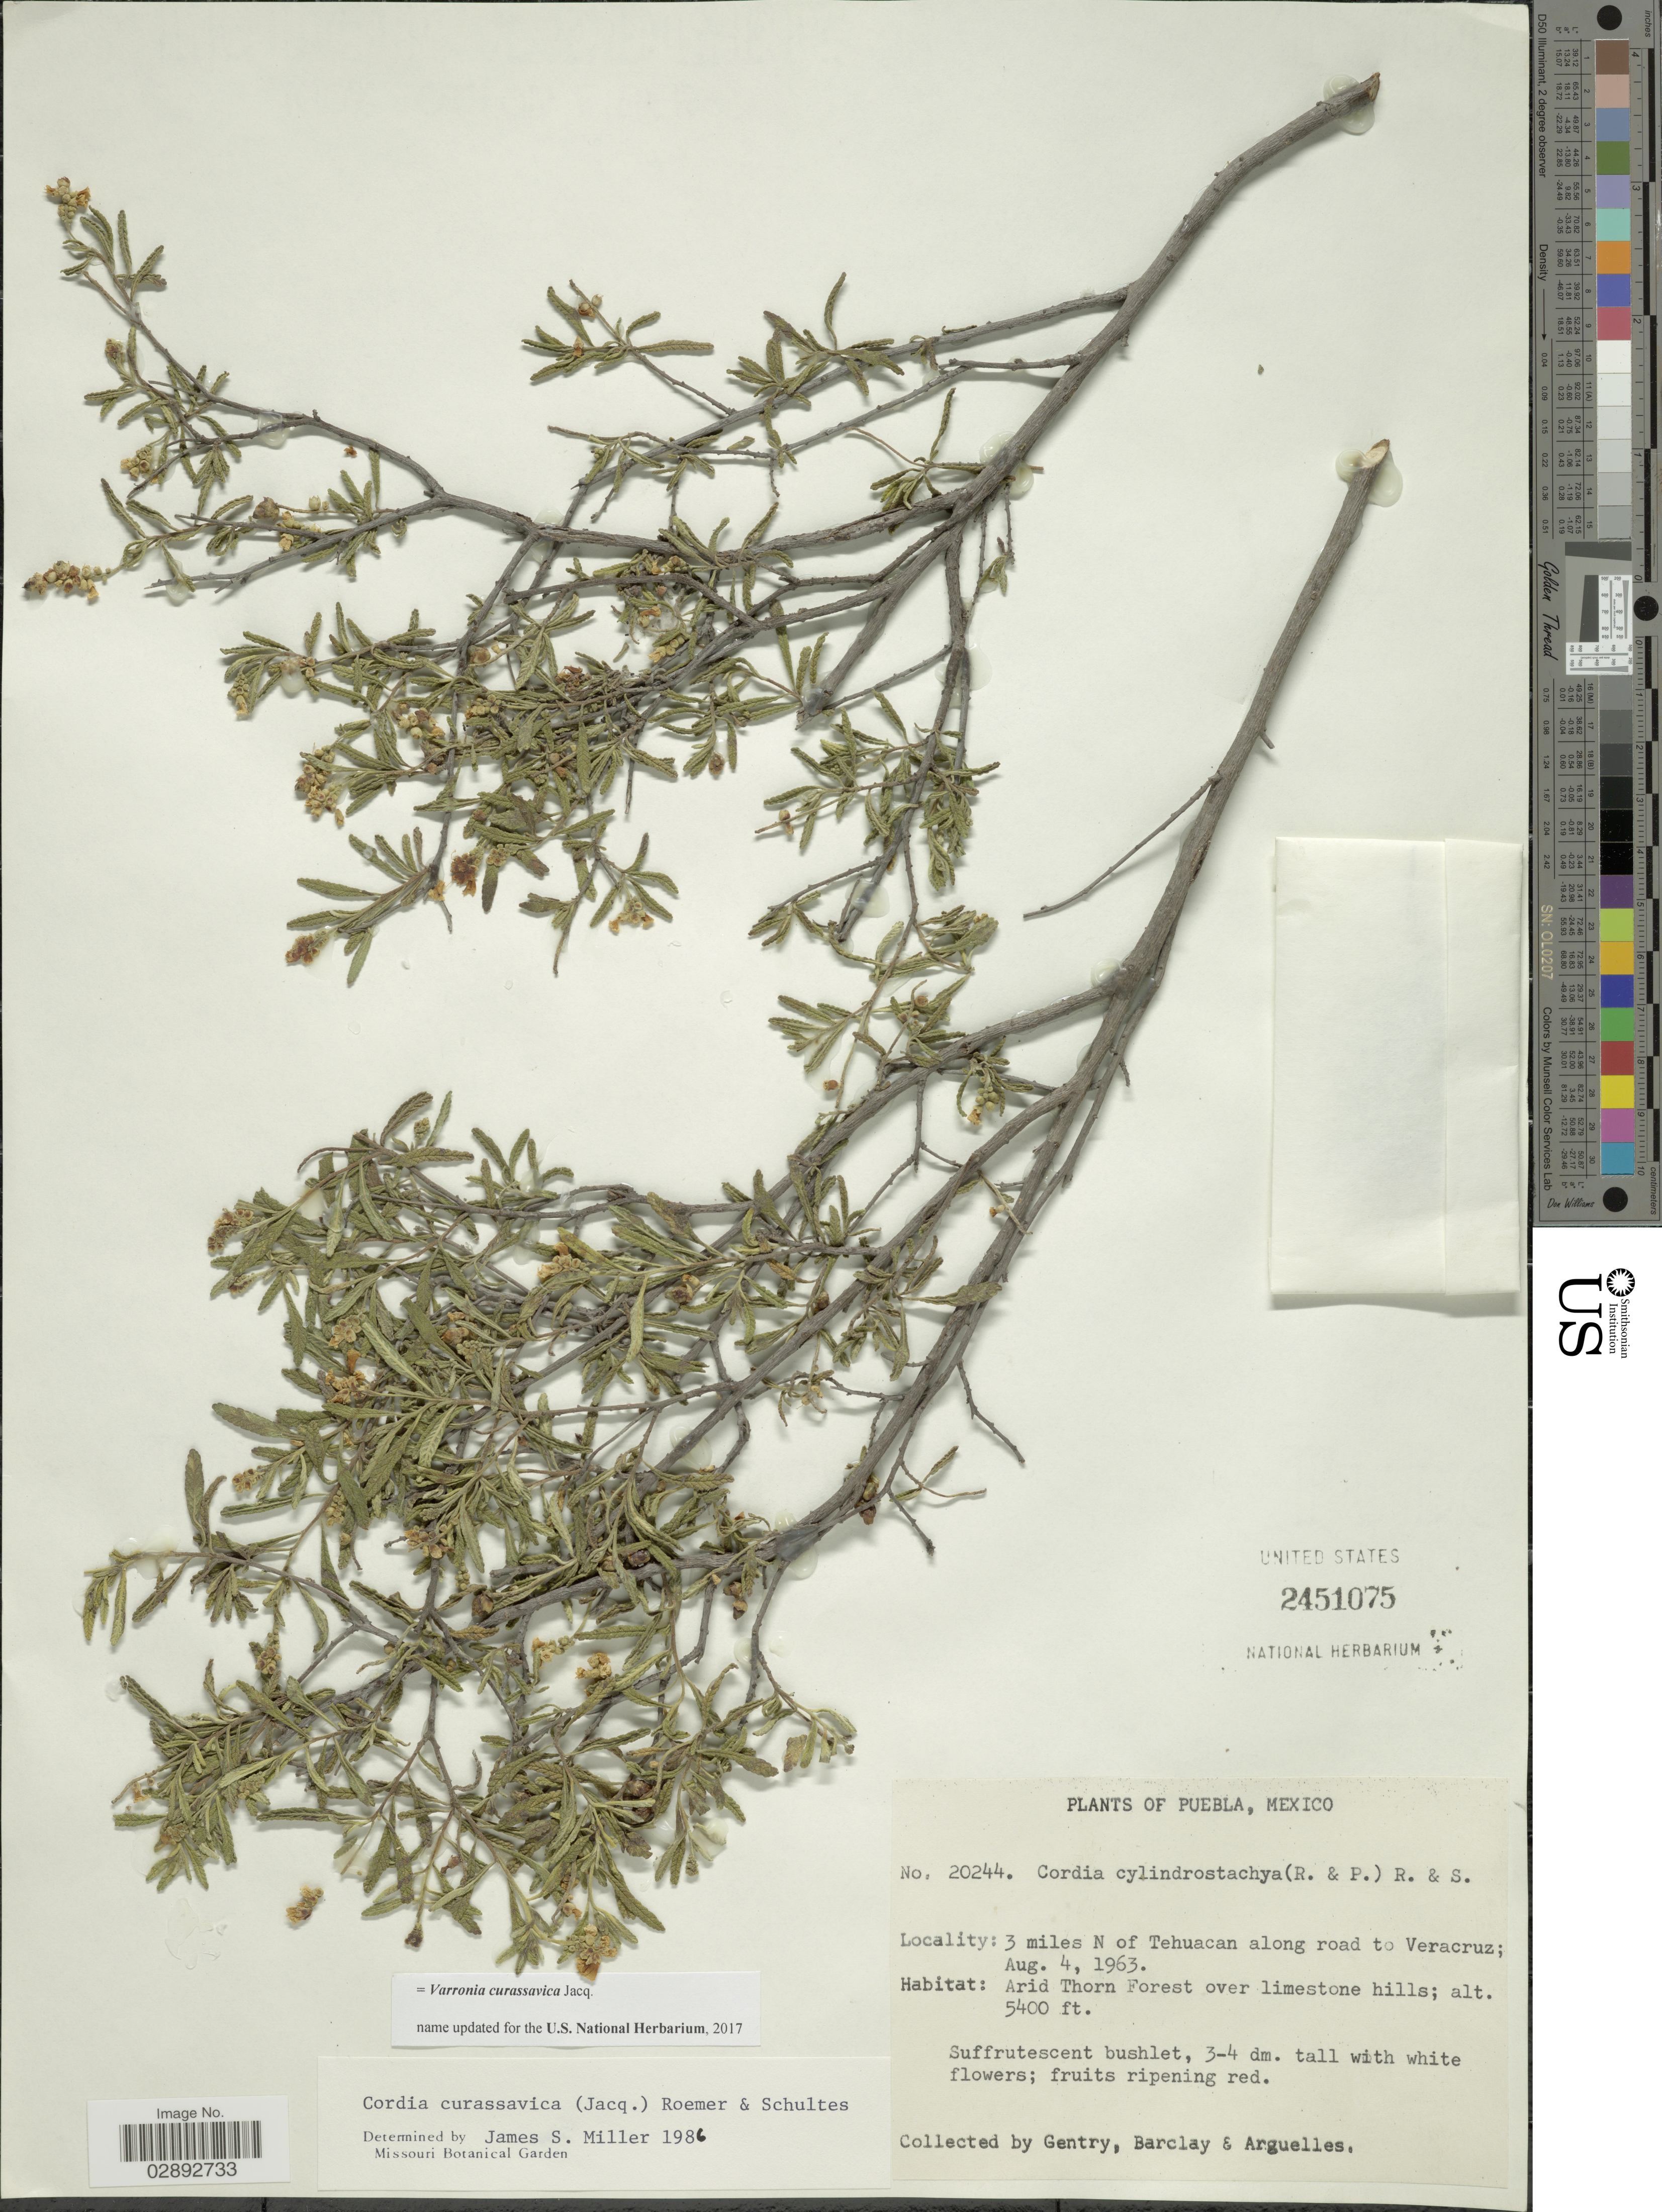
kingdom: Plantae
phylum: Tracheophyta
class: Magnoliopsida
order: Boraginales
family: Cordiaceae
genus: Varronia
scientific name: Varronia curassavica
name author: Jacq.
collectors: Gentry, --, -- Barclay & Arguelles, --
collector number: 20244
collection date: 1963-08-04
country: Mexico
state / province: Puebla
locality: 3 miles N of Tehuacan along road to Veracruz. Arid Thorn Forest over limestone hills.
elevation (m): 1646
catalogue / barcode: US 2451075